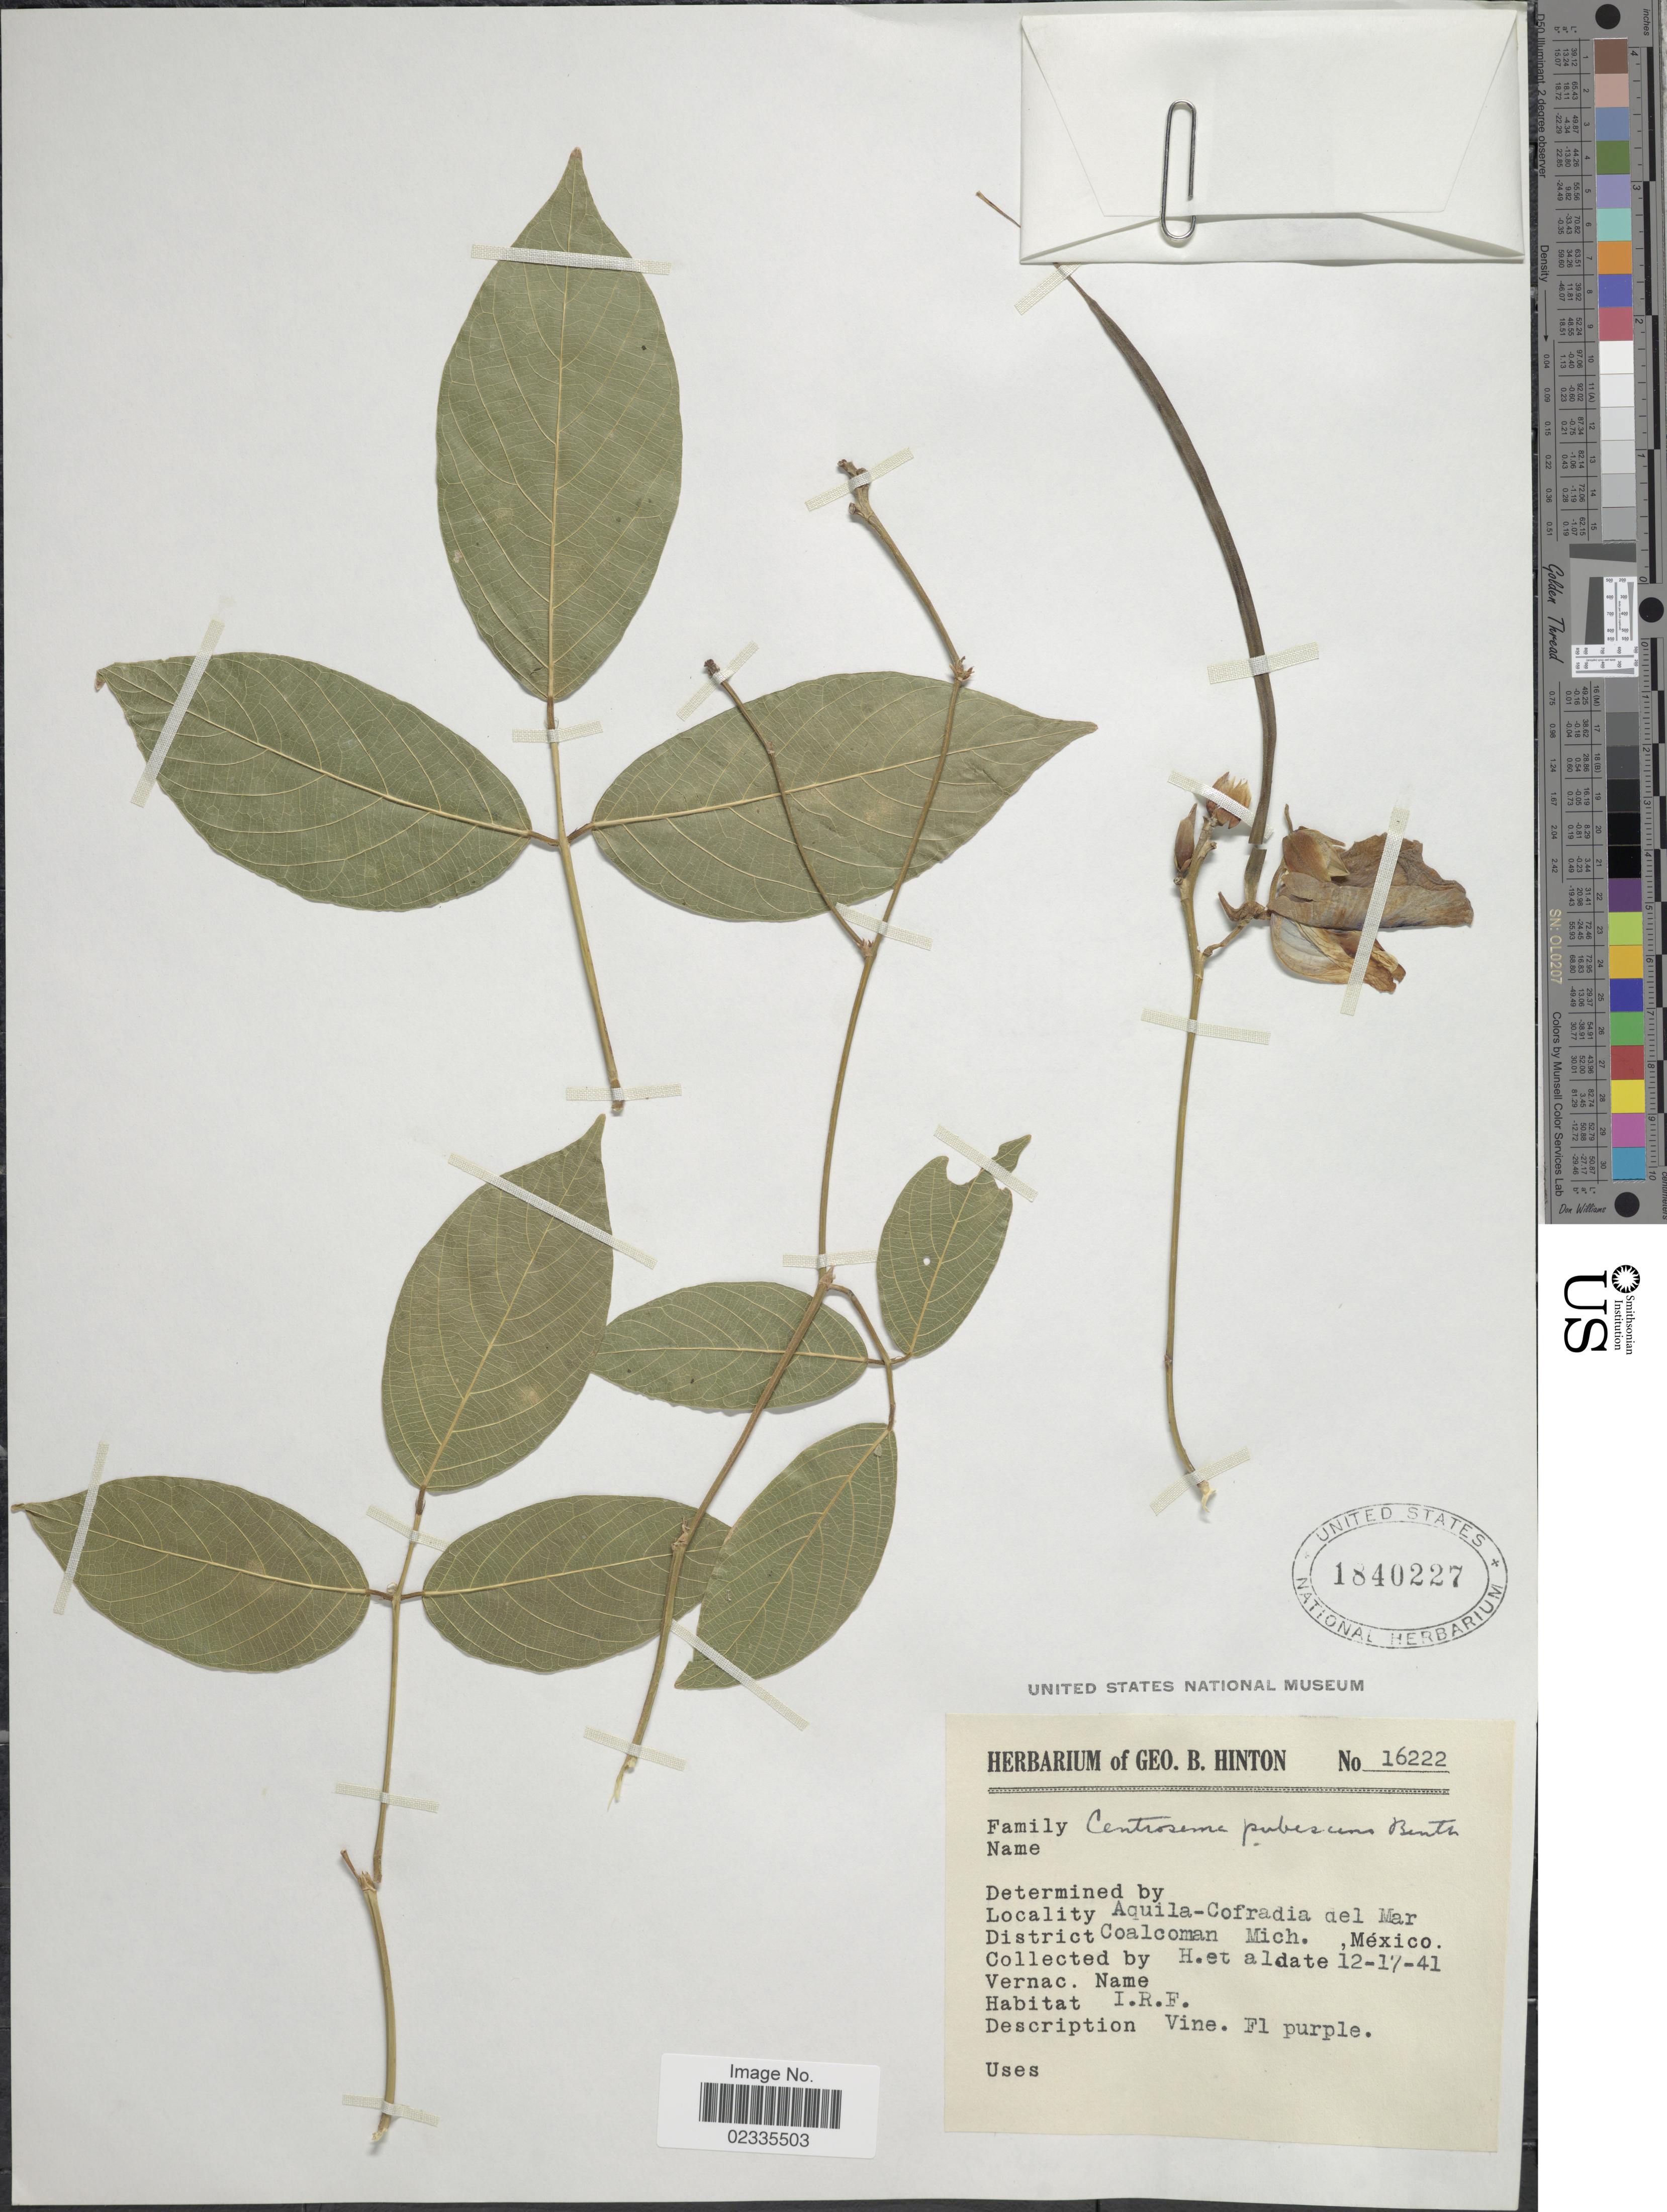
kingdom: Plantae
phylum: Tracheophyta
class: Magnoliopsida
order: Fabales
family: Fabaceae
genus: Centrosema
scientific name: Centrosema pubescens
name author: Benth.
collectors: G. B. Hinton & et al.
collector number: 16222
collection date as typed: Transcribed d/m/y: 17/12/41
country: Mexico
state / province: Michoacán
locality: Aquila-Cofradia del Mar, District Coalcoman, Mich.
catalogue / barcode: US 1840227